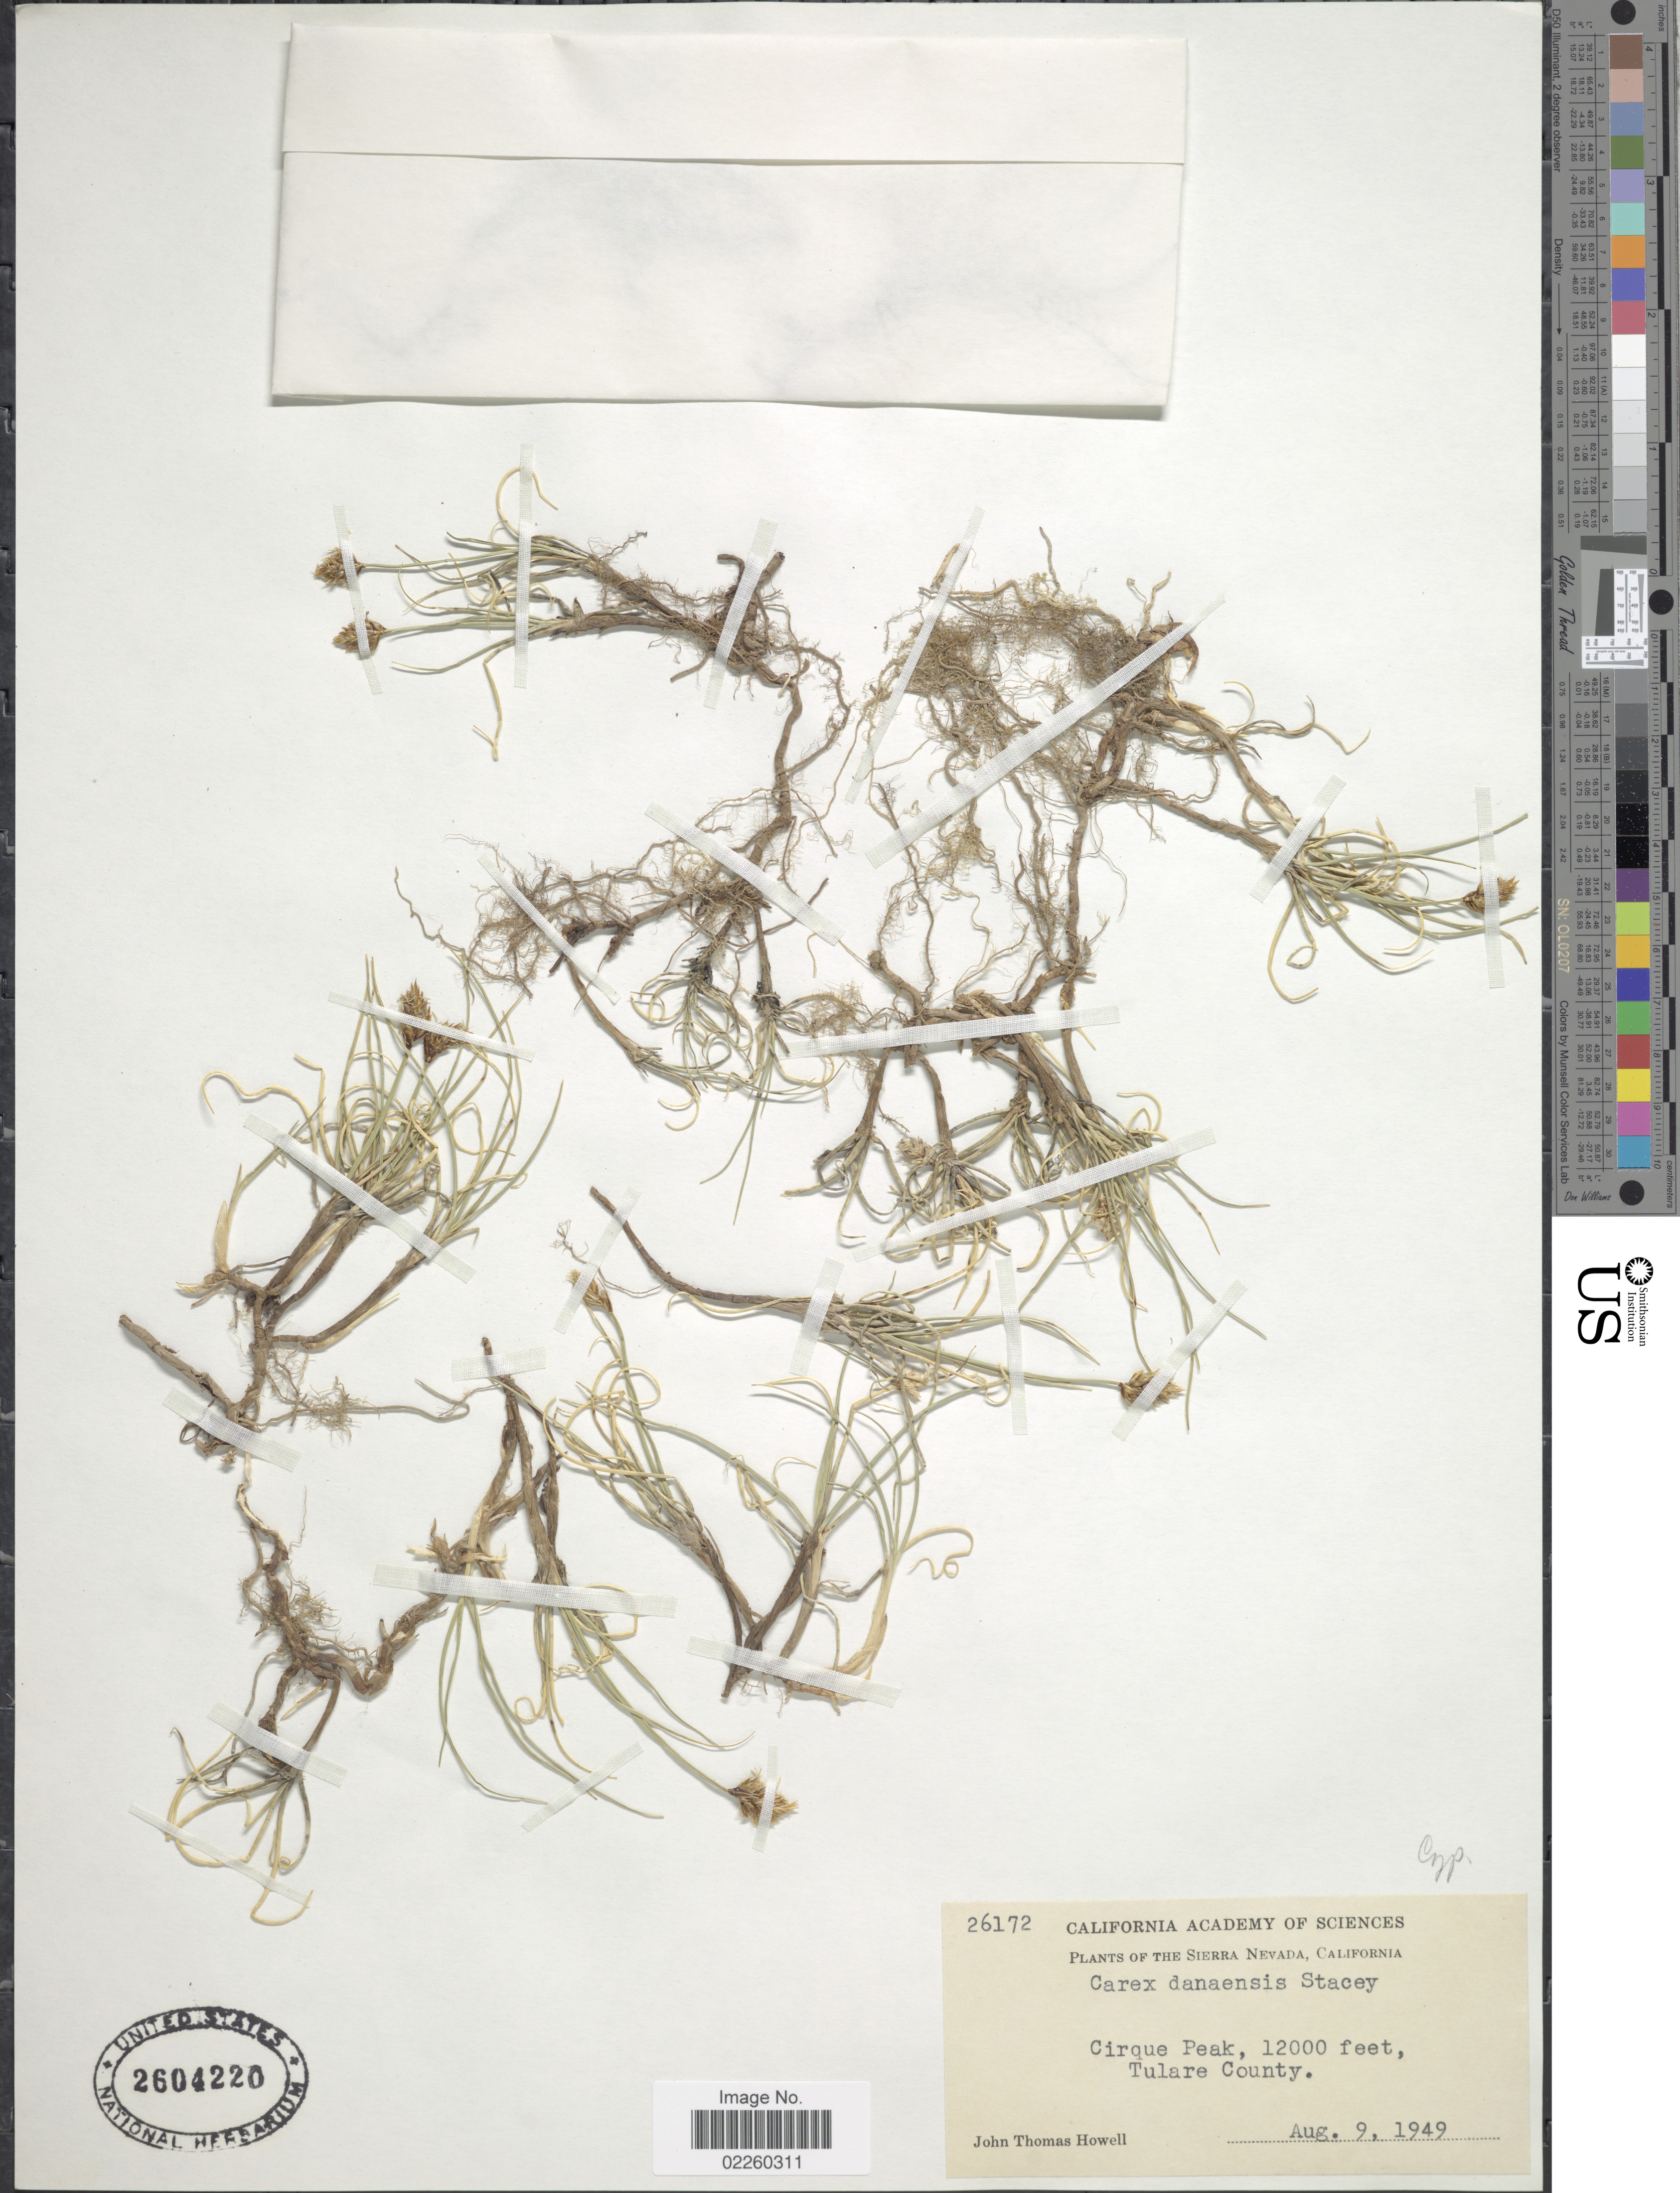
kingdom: Plantae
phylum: Tracheophyta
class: Liliopsida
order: Poales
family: Cyperaceae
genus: Carex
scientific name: Carex incurviformis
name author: Mack.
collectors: J. T. Howell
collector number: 26172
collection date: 1949-08-09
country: United States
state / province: California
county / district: Tulare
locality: The Sierra Nevada, Cirque Peak, Tulare County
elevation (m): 3658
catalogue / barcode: US 2604220